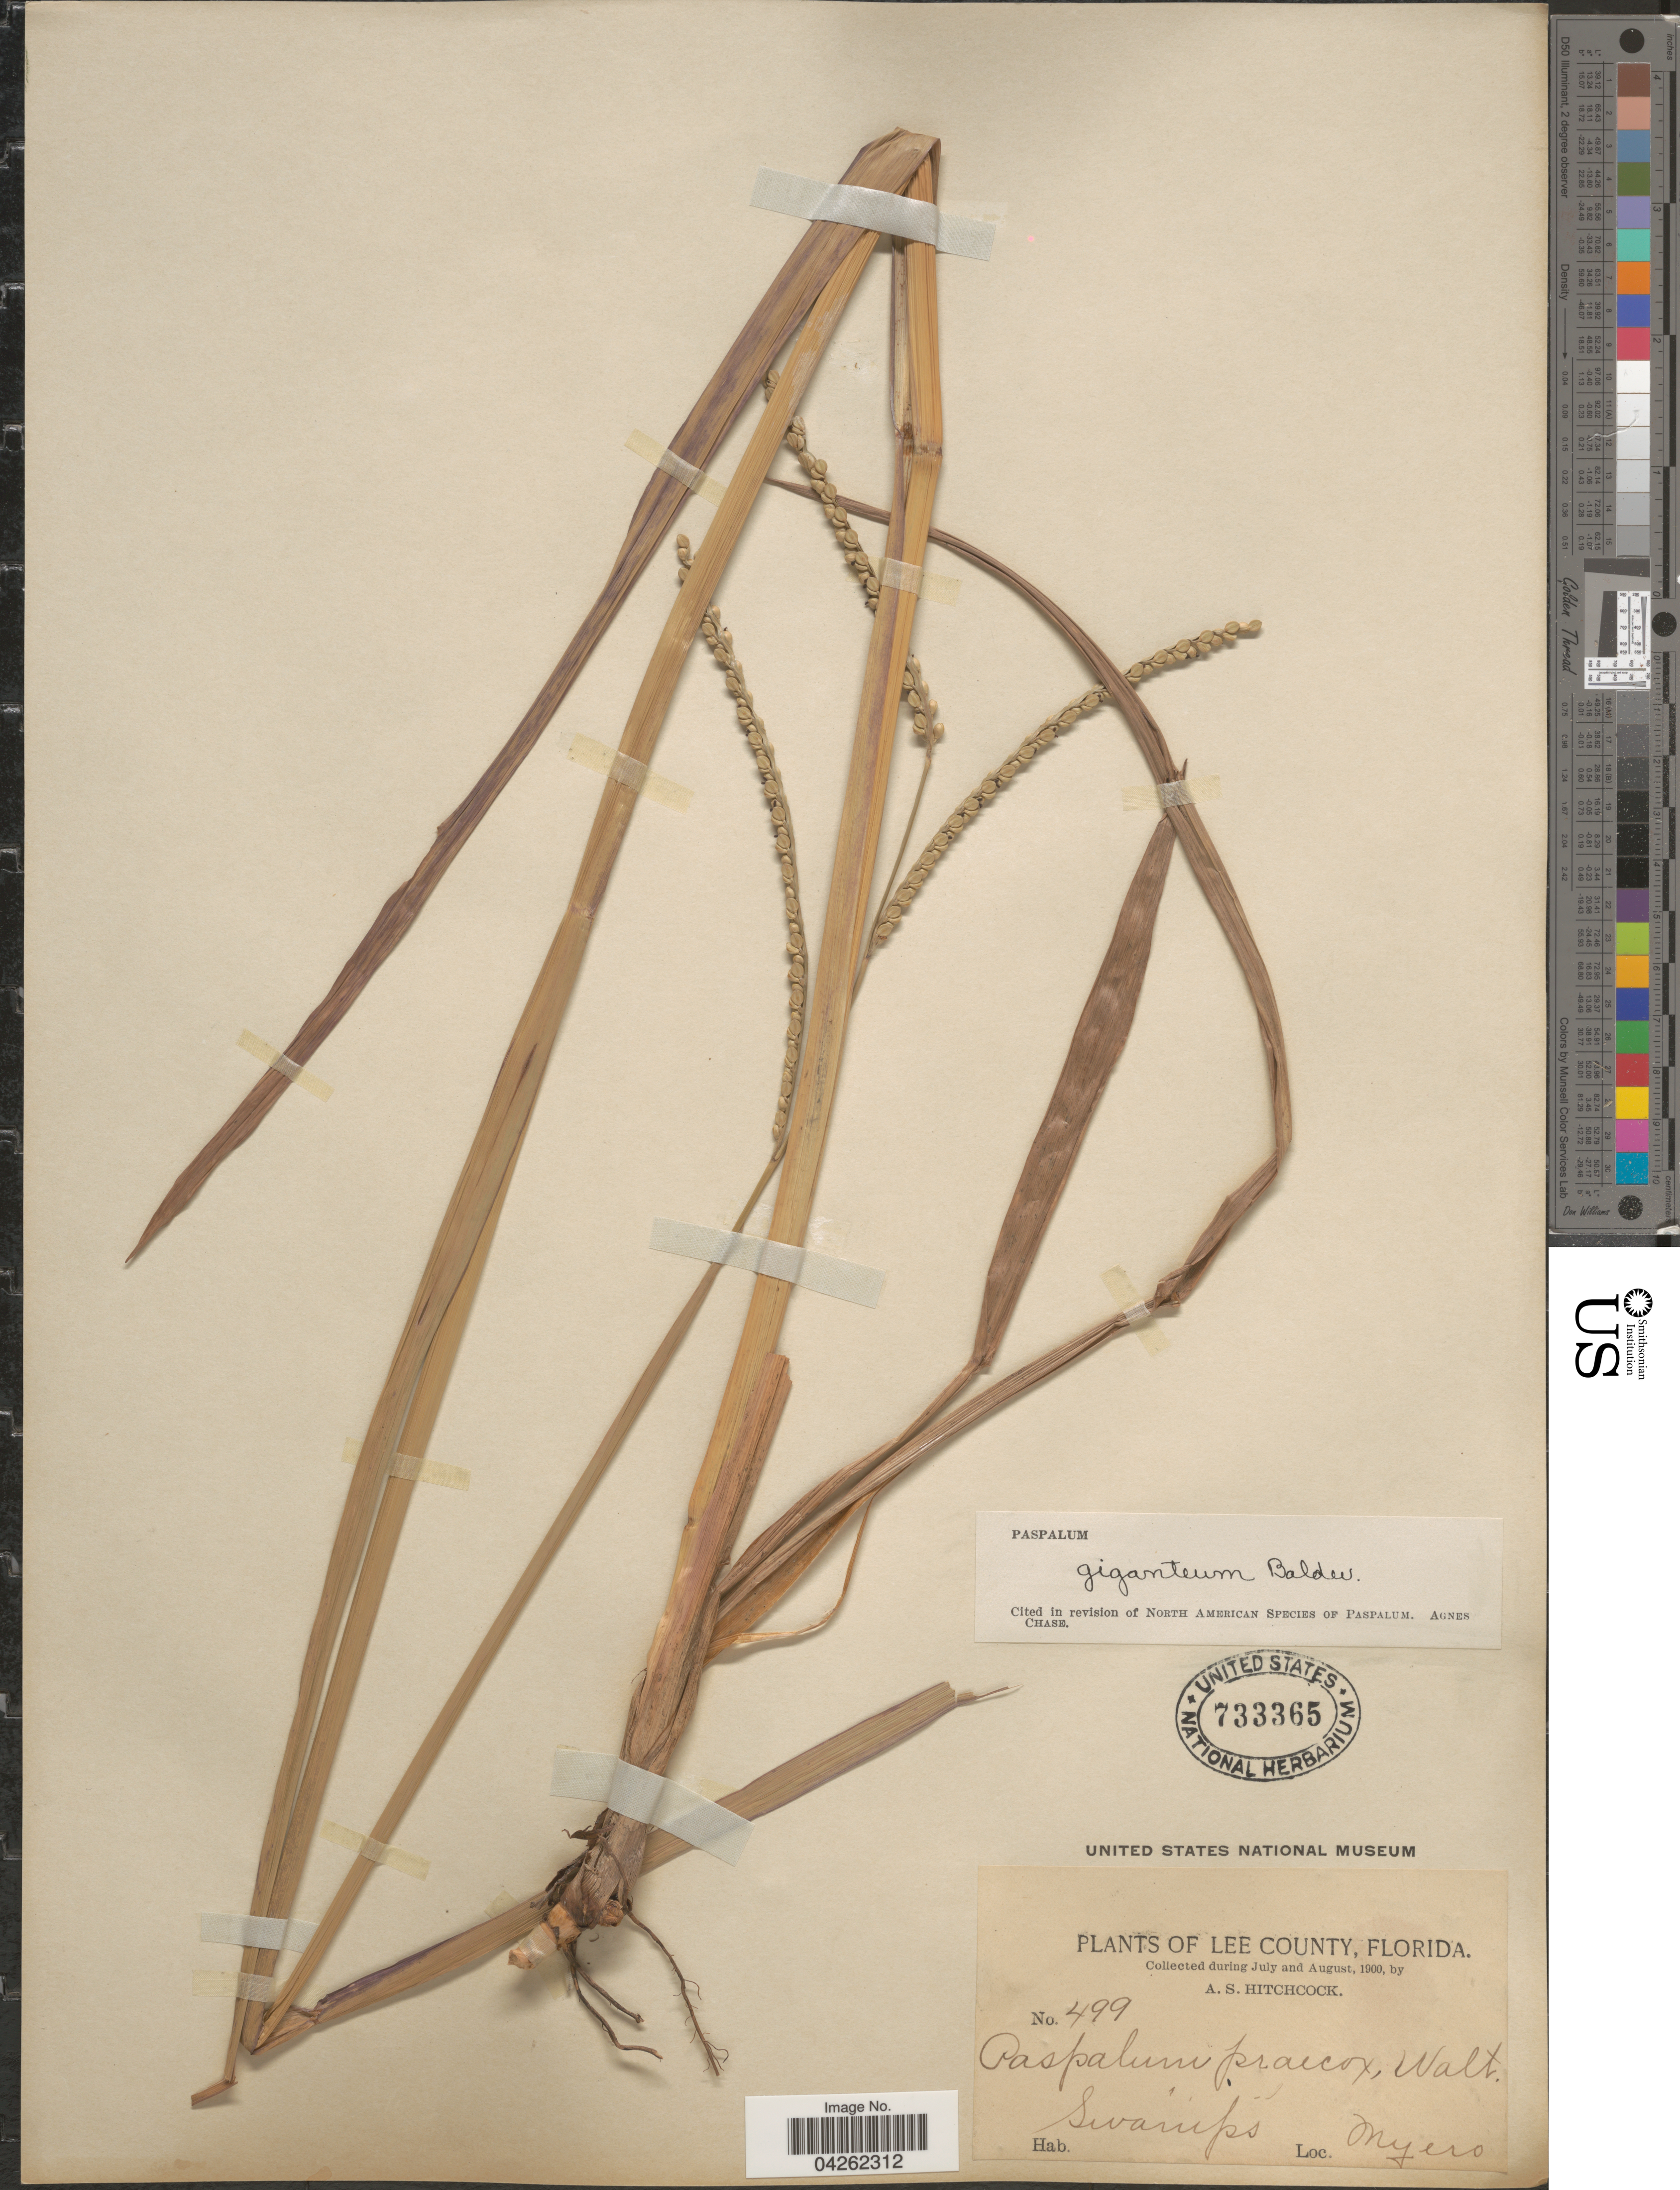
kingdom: Plantae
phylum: Tracheophyta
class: Liliopsida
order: Poales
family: Poaceae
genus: Paspalum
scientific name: Paspalum giganteum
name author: Baldwin ex Vasey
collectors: A. S. Hitchcock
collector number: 499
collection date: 1900-07/1900-08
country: United States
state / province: Florida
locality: Lee County. Swamps. Myers.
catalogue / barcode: US 733365